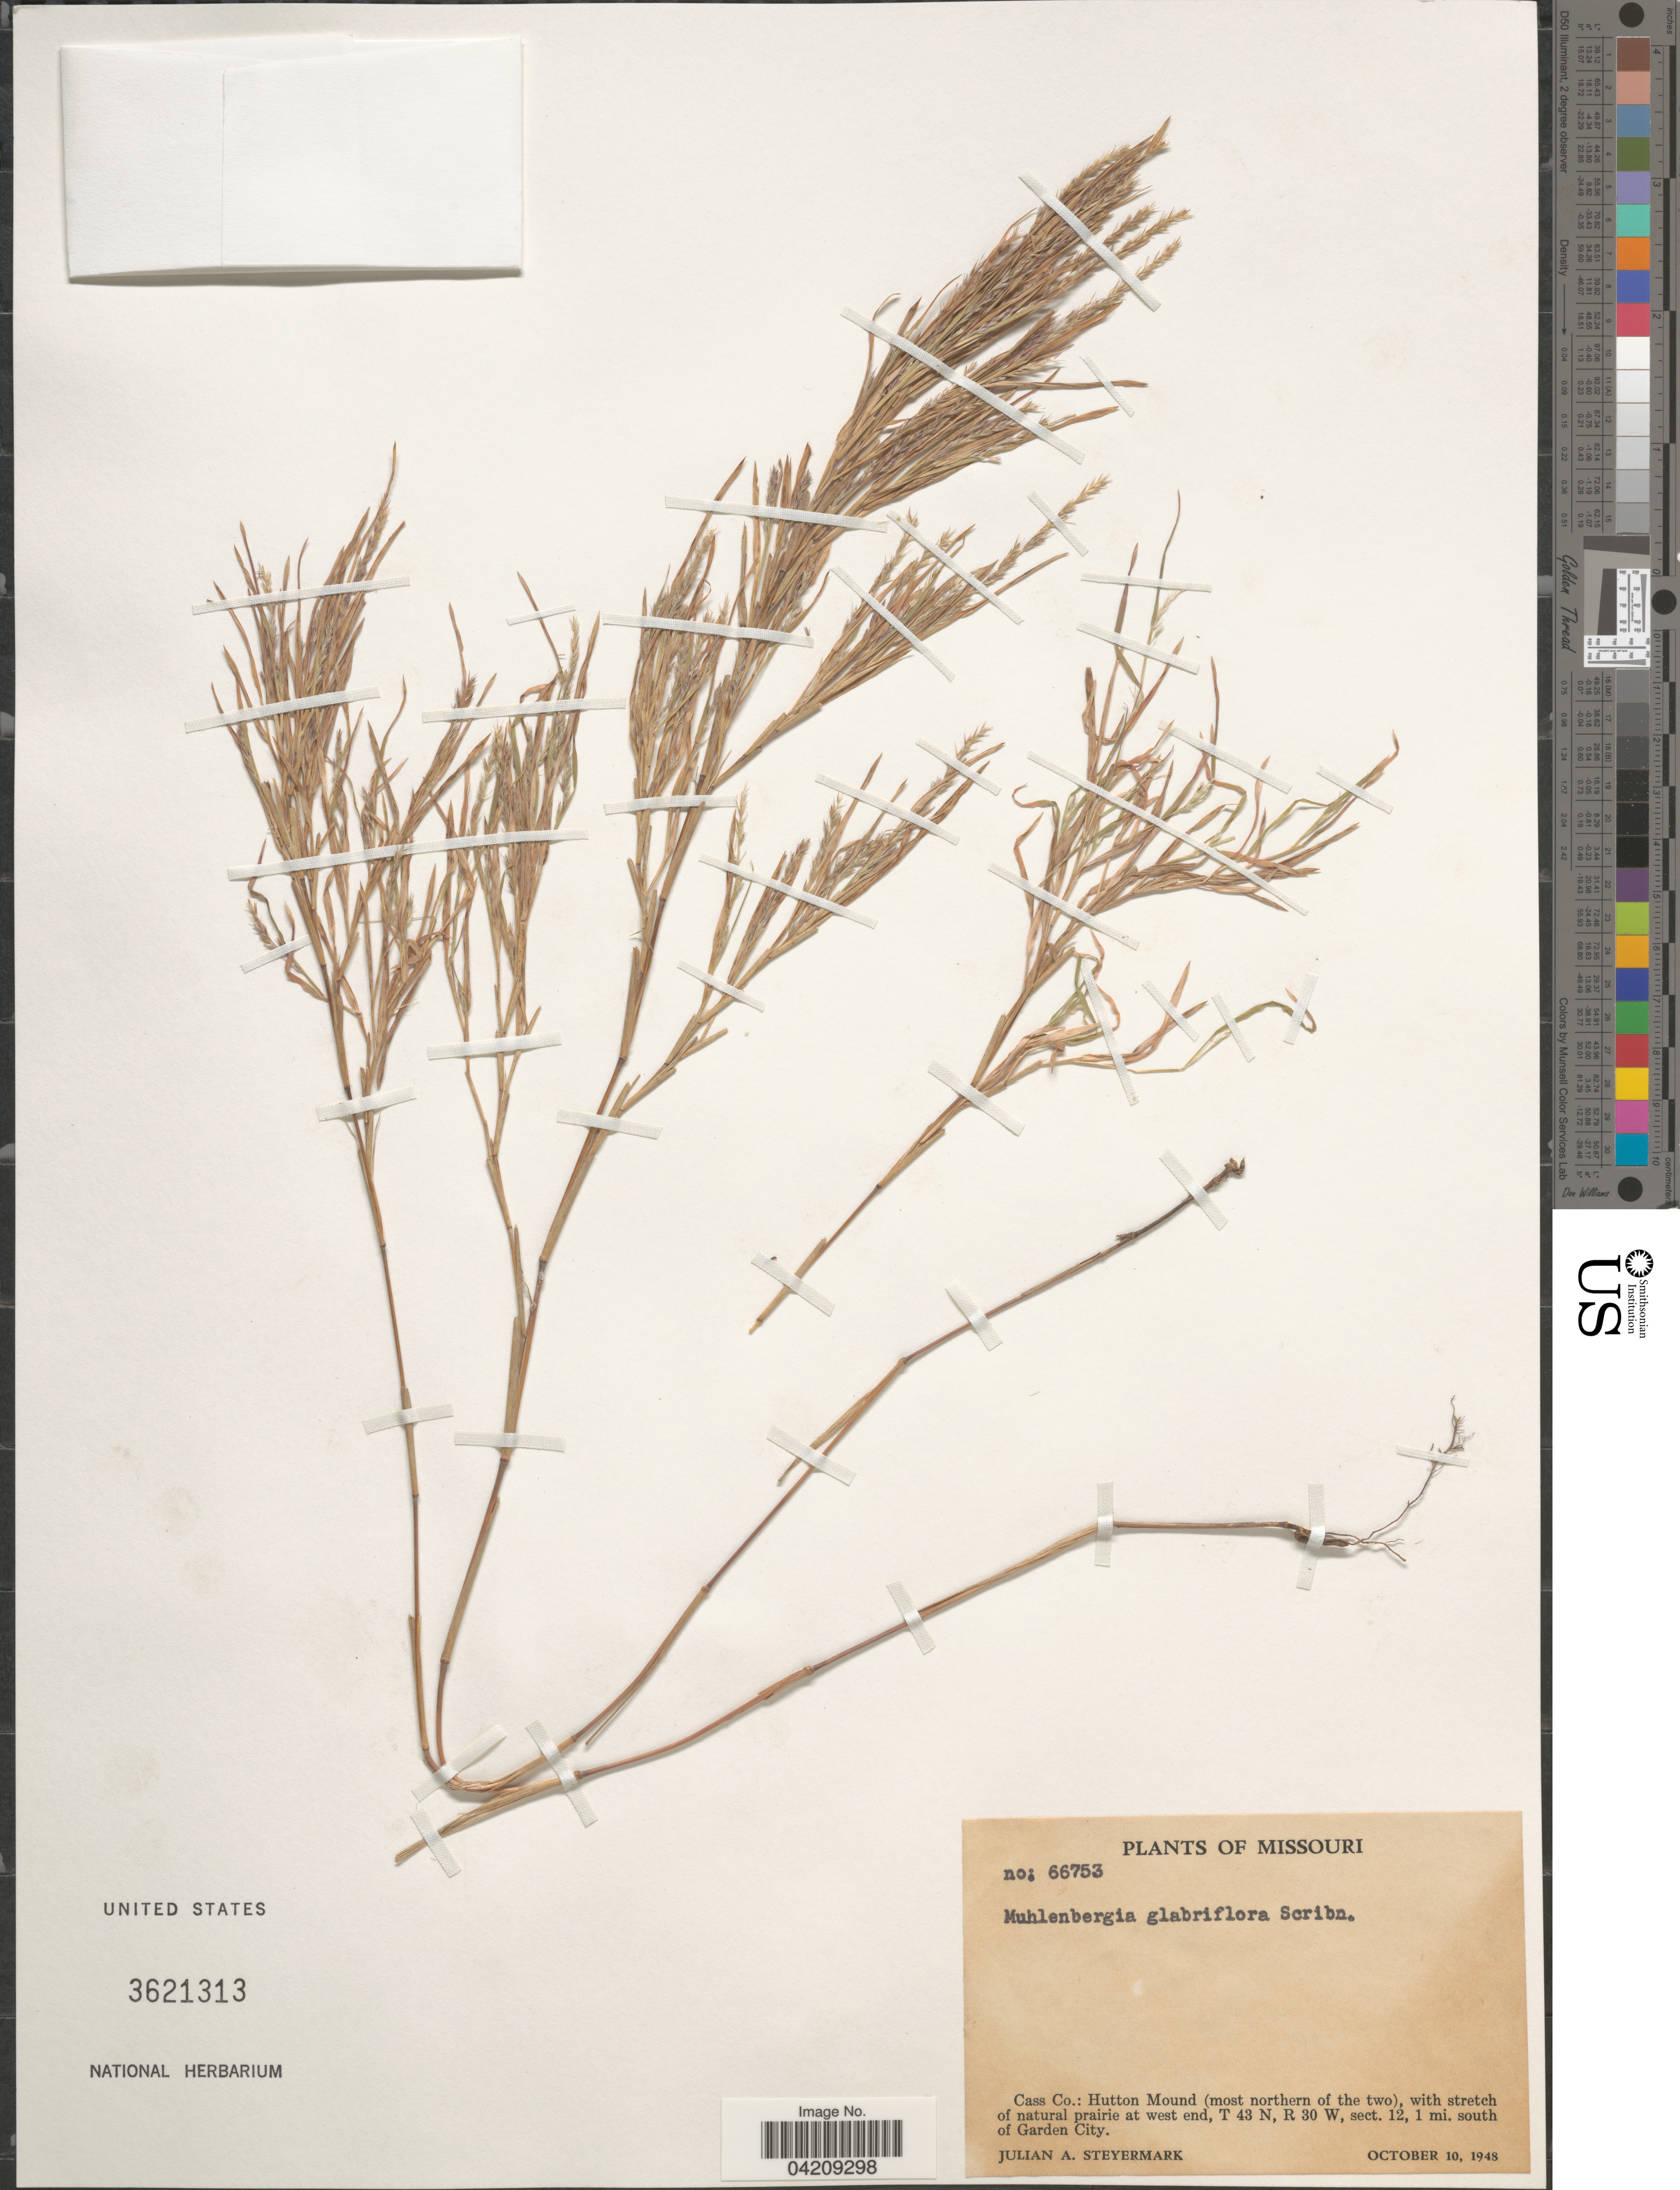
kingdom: Plantae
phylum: Tracheophyta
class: Liliopsida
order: Poales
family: Poaceae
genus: Muhlenbergia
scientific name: Muhlenbergia glabrifloris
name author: Scribn.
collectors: J. Steyermark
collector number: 66753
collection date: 1948-10-10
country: United States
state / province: Missouri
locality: Cass Co.: Hutton Mound (most northern of the two) with stretch of natural prairie at west end, T 43 N, R 30 W, sect. 12, 1 mi. south of Garden City.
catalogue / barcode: US 3621313